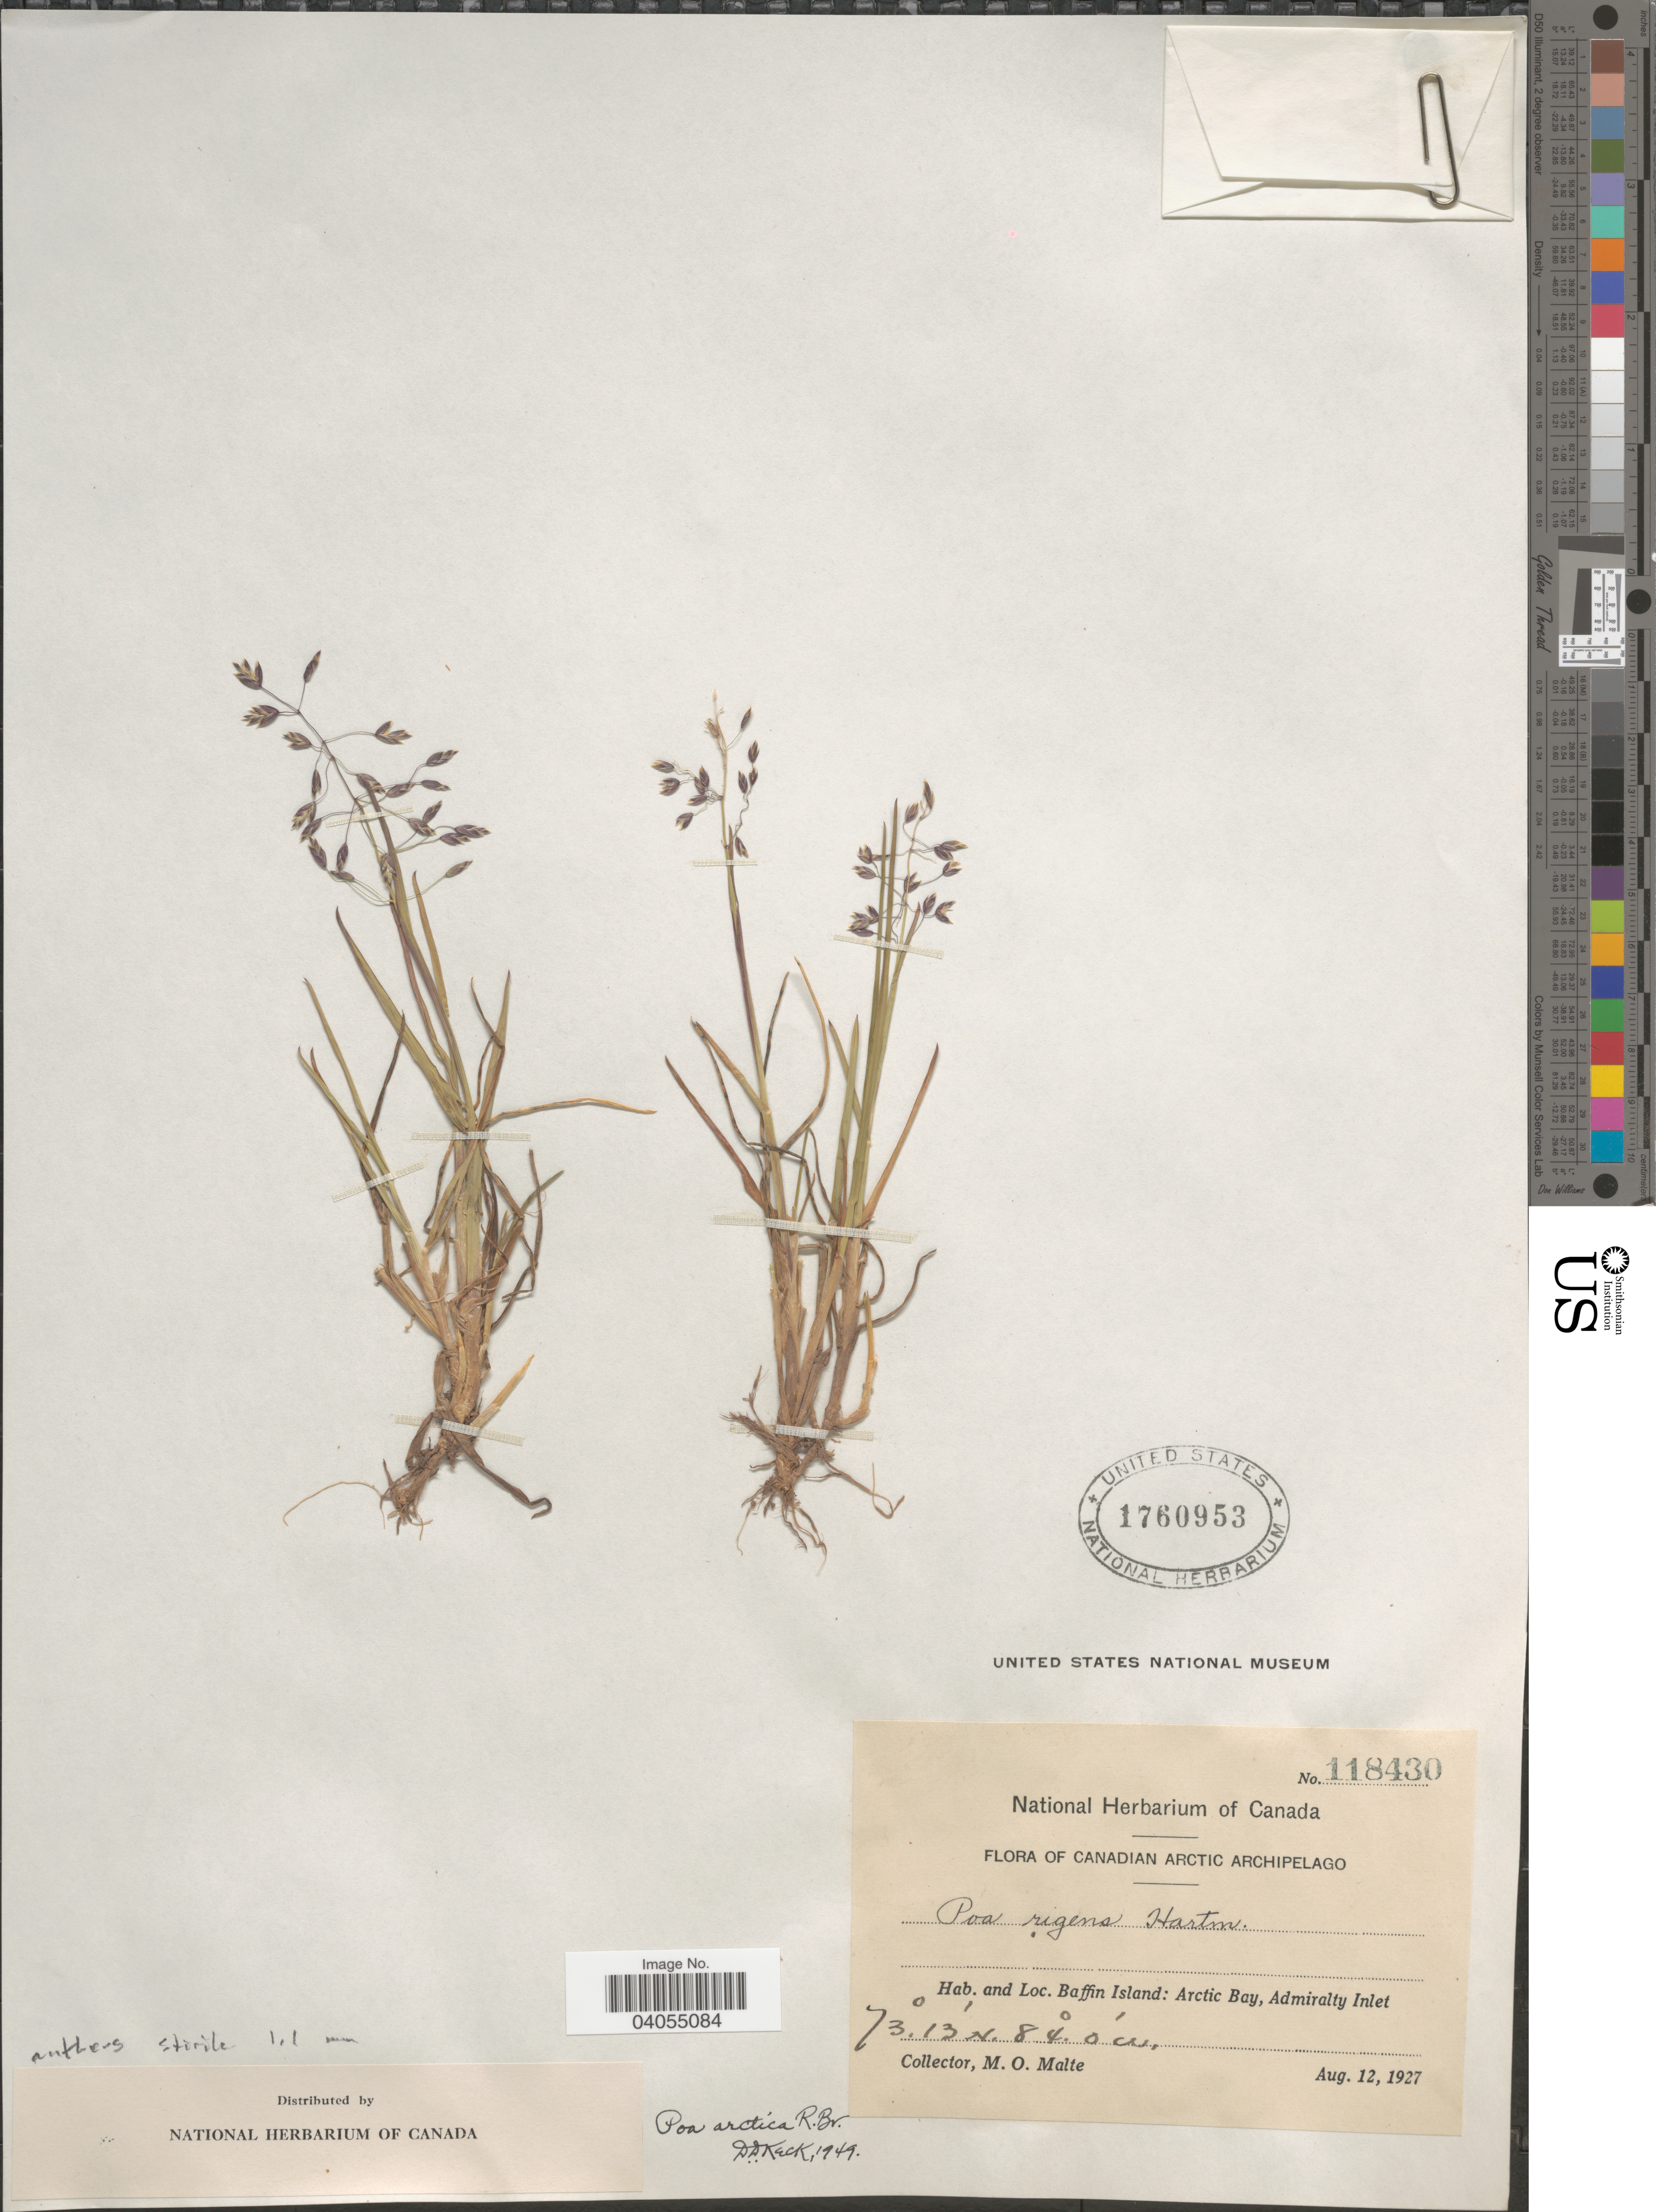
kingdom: Plantae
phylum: Tracheophyta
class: Liliopsida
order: Poales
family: Poaceae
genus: Poa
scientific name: Poa arctica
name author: R. Br.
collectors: M. O. Malte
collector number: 118430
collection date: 1927-08-12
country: Canada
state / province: Nunavut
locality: Canadian Arctic Archipelago. Baffin Island: Arctic Bay, Admiralty Inlet.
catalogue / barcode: US 1760953